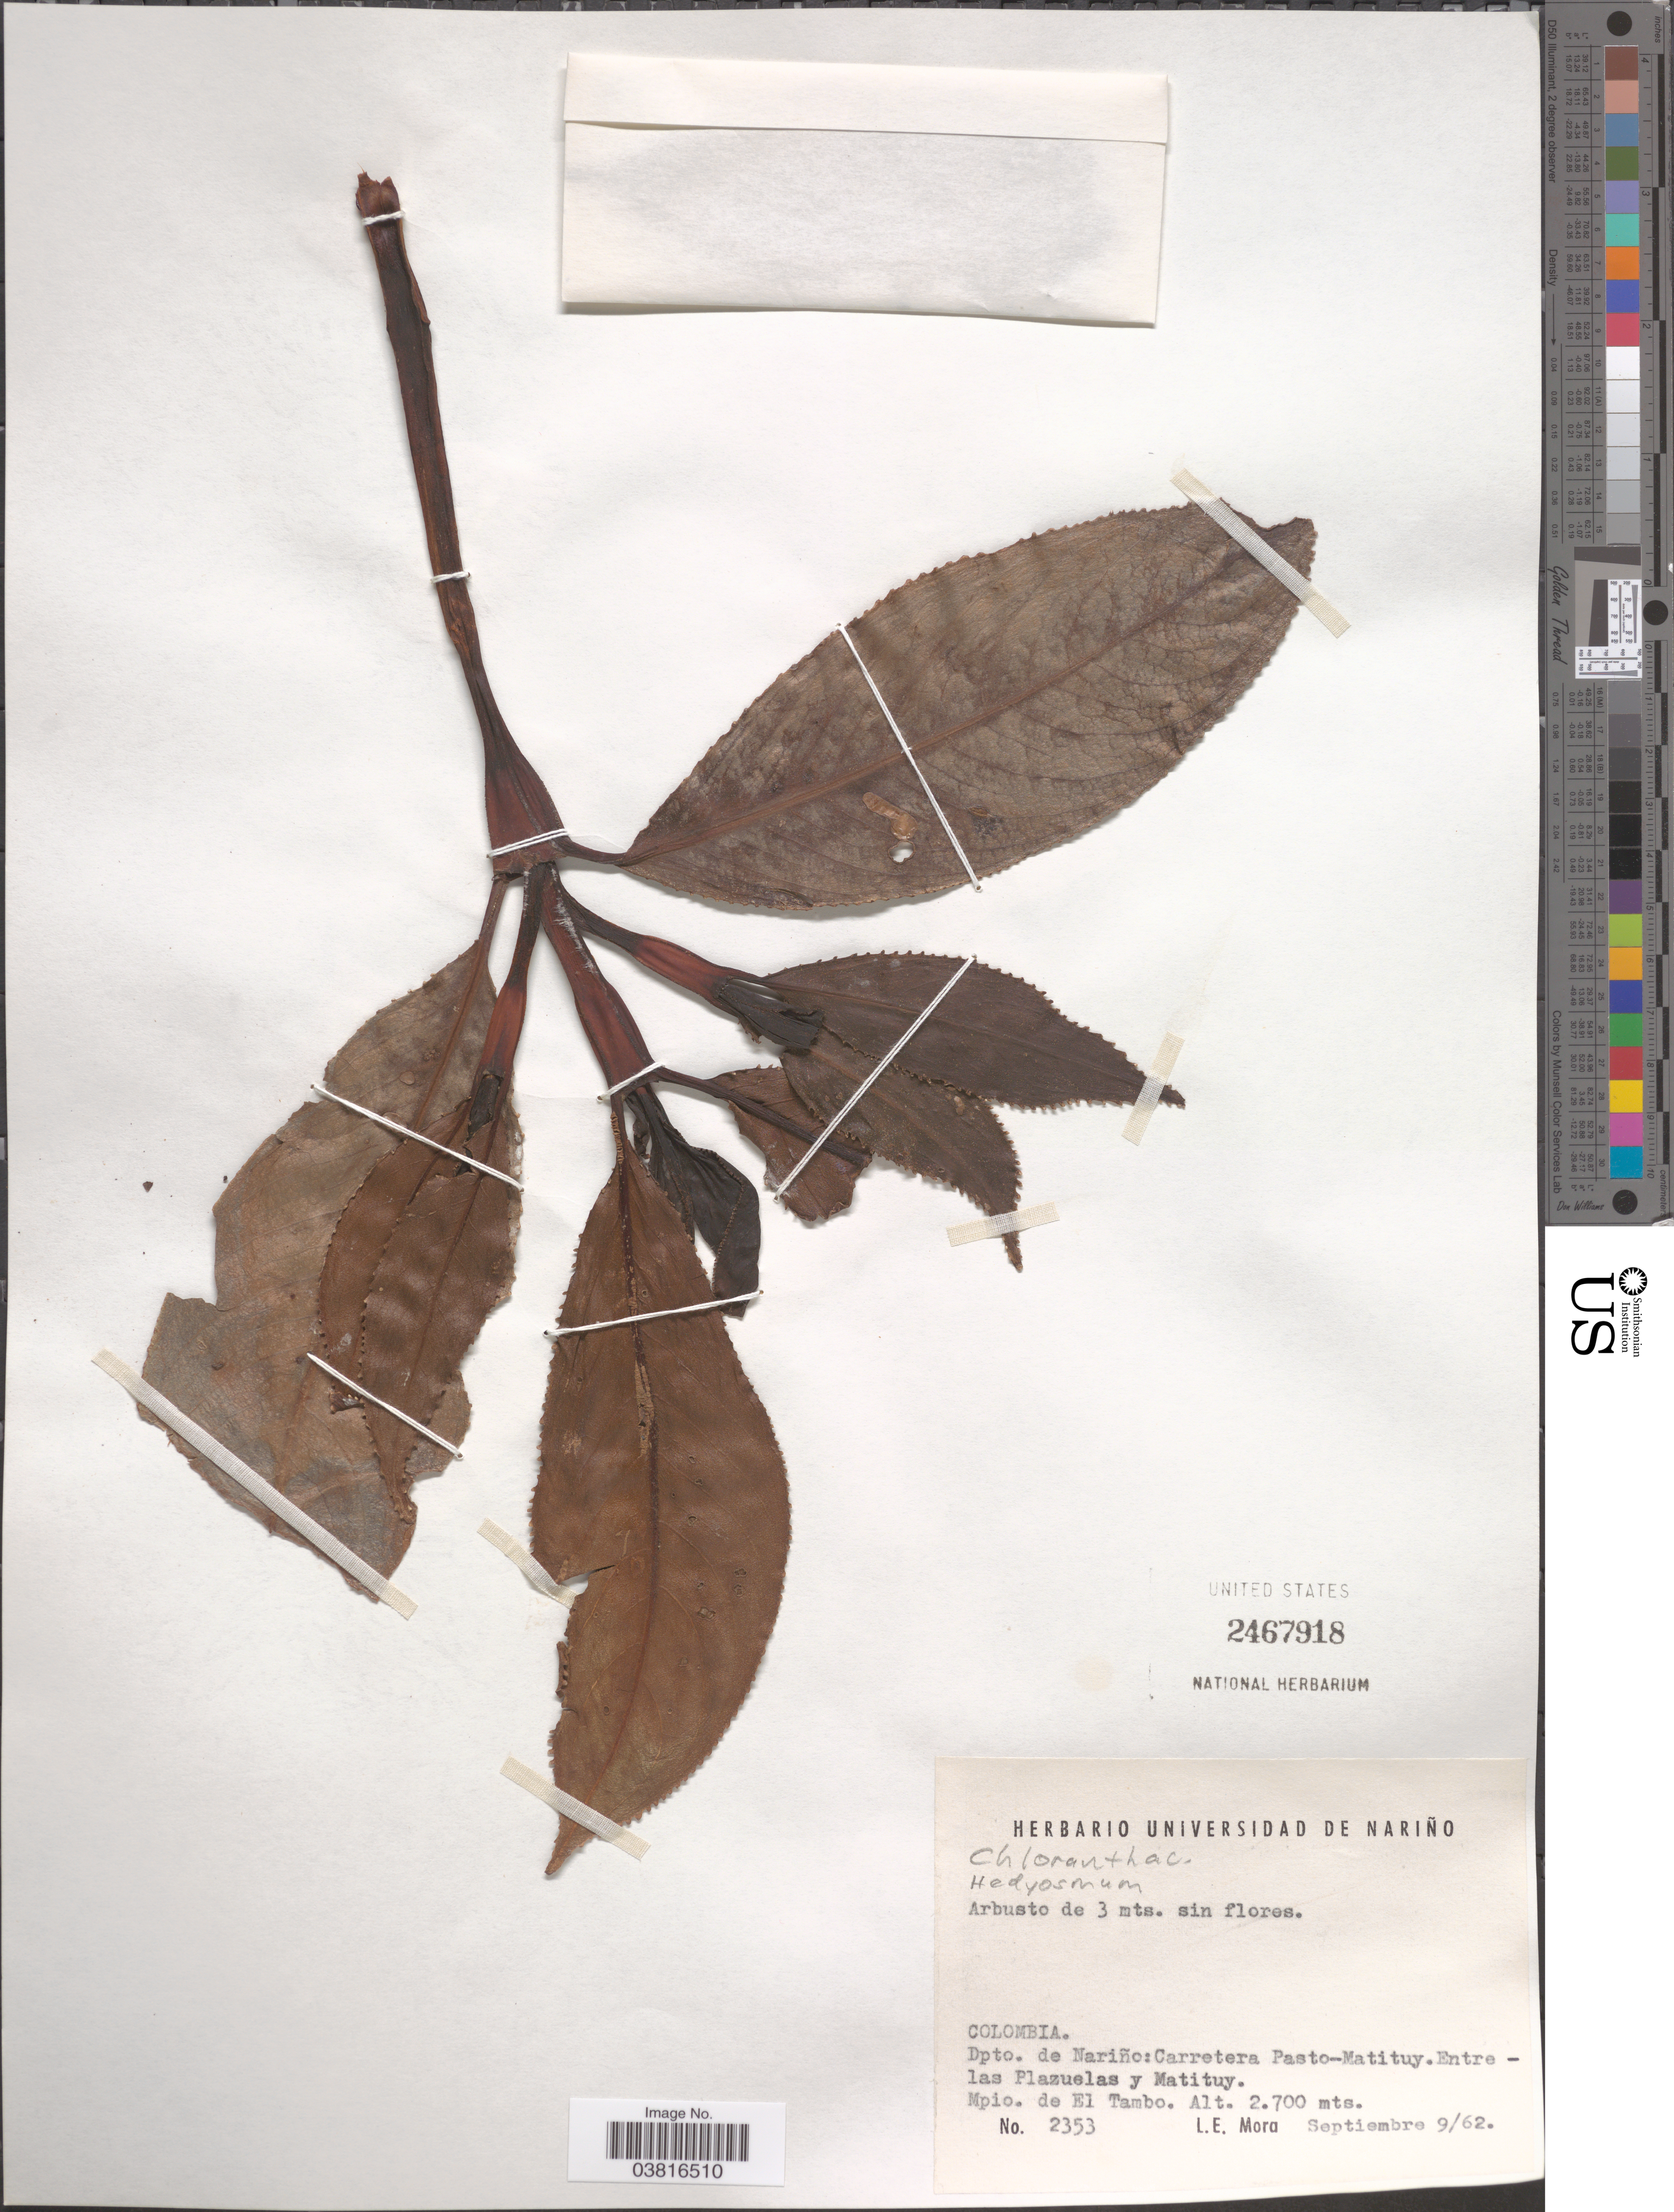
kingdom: Plantae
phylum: Tracheophyta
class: Magnoliopsida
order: Chloranthales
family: Chloranthaceae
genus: Hedyosmum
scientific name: Hedyosmum sp.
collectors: L. Mora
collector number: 2353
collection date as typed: Transcribed d/m/y: 9/9/62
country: Colombia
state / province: Nariño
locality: Dpto. de Nariño: Carretera Pasto-Matituy. Entre las Plazuelas y Matituy. Mpio. de El Tambo.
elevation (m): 2700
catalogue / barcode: US 2467918